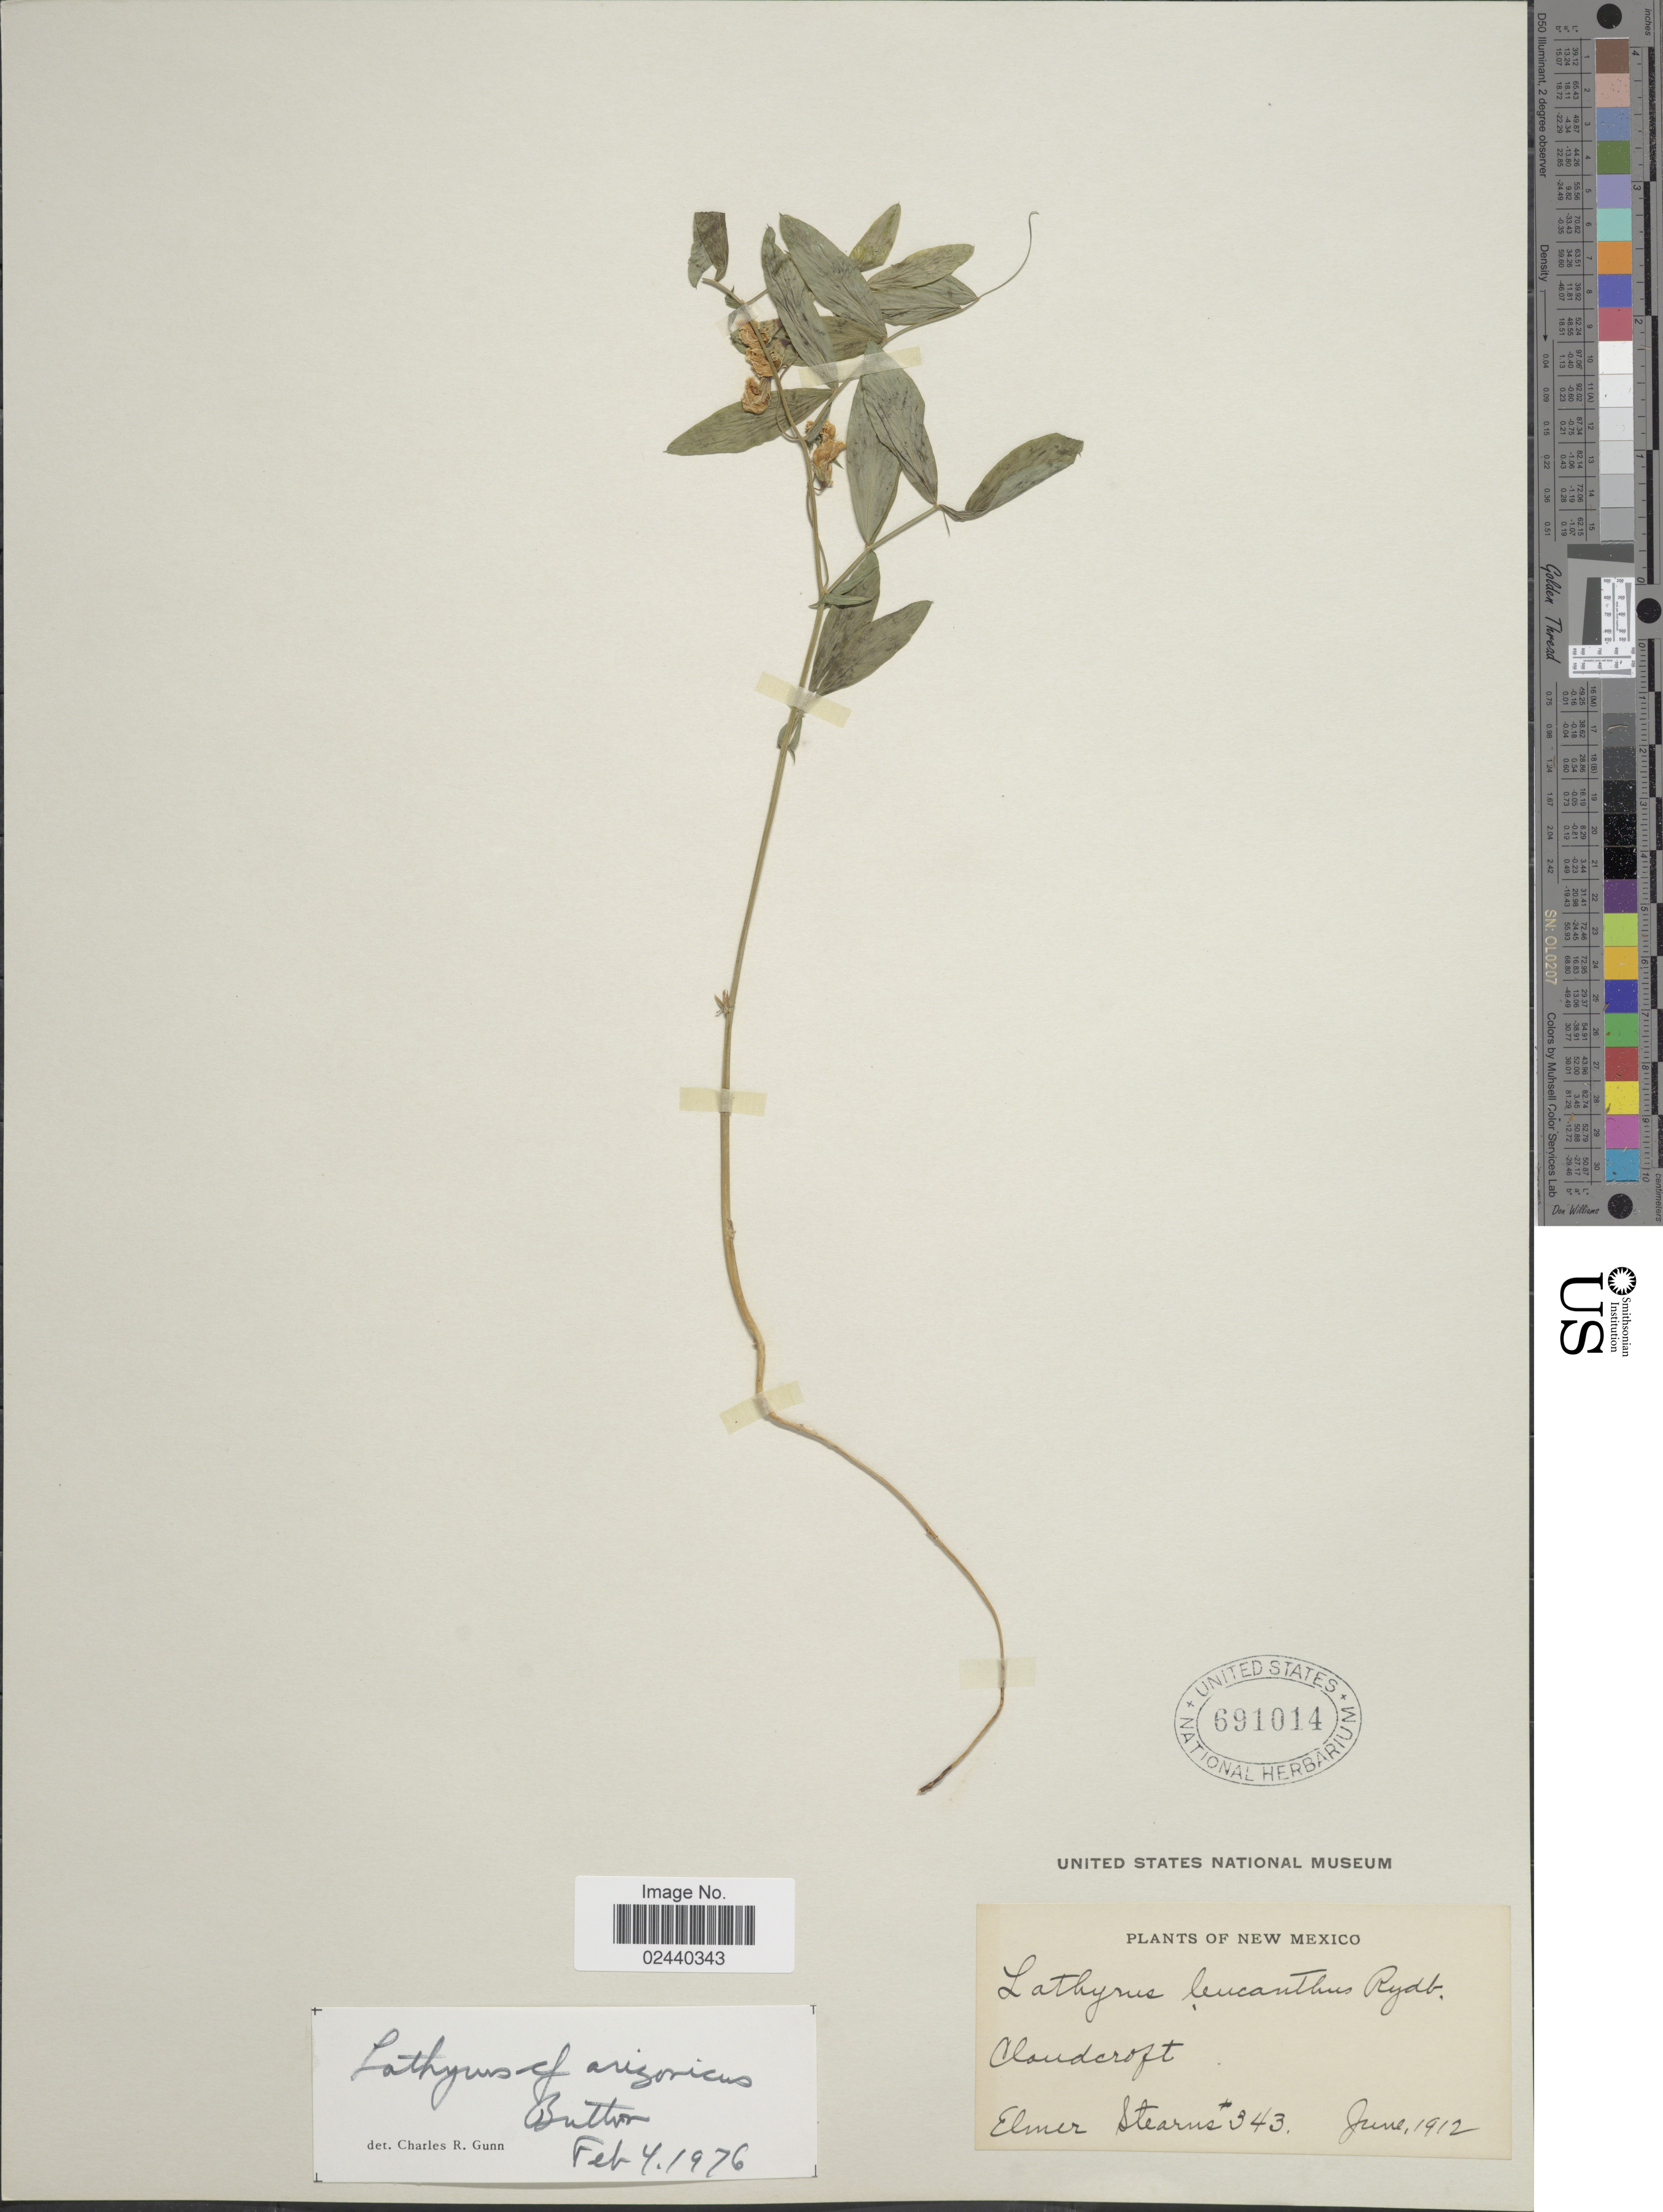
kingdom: Plantae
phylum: Tracheophyta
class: Magnoliopsida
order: Fabales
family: Fabaceae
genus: Lathyrus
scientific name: Lathyrus arizonicus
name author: Britton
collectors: E. Stearns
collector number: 343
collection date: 1912-06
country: United States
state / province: New Mexico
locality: Cloudcroft.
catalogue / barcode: US 691014